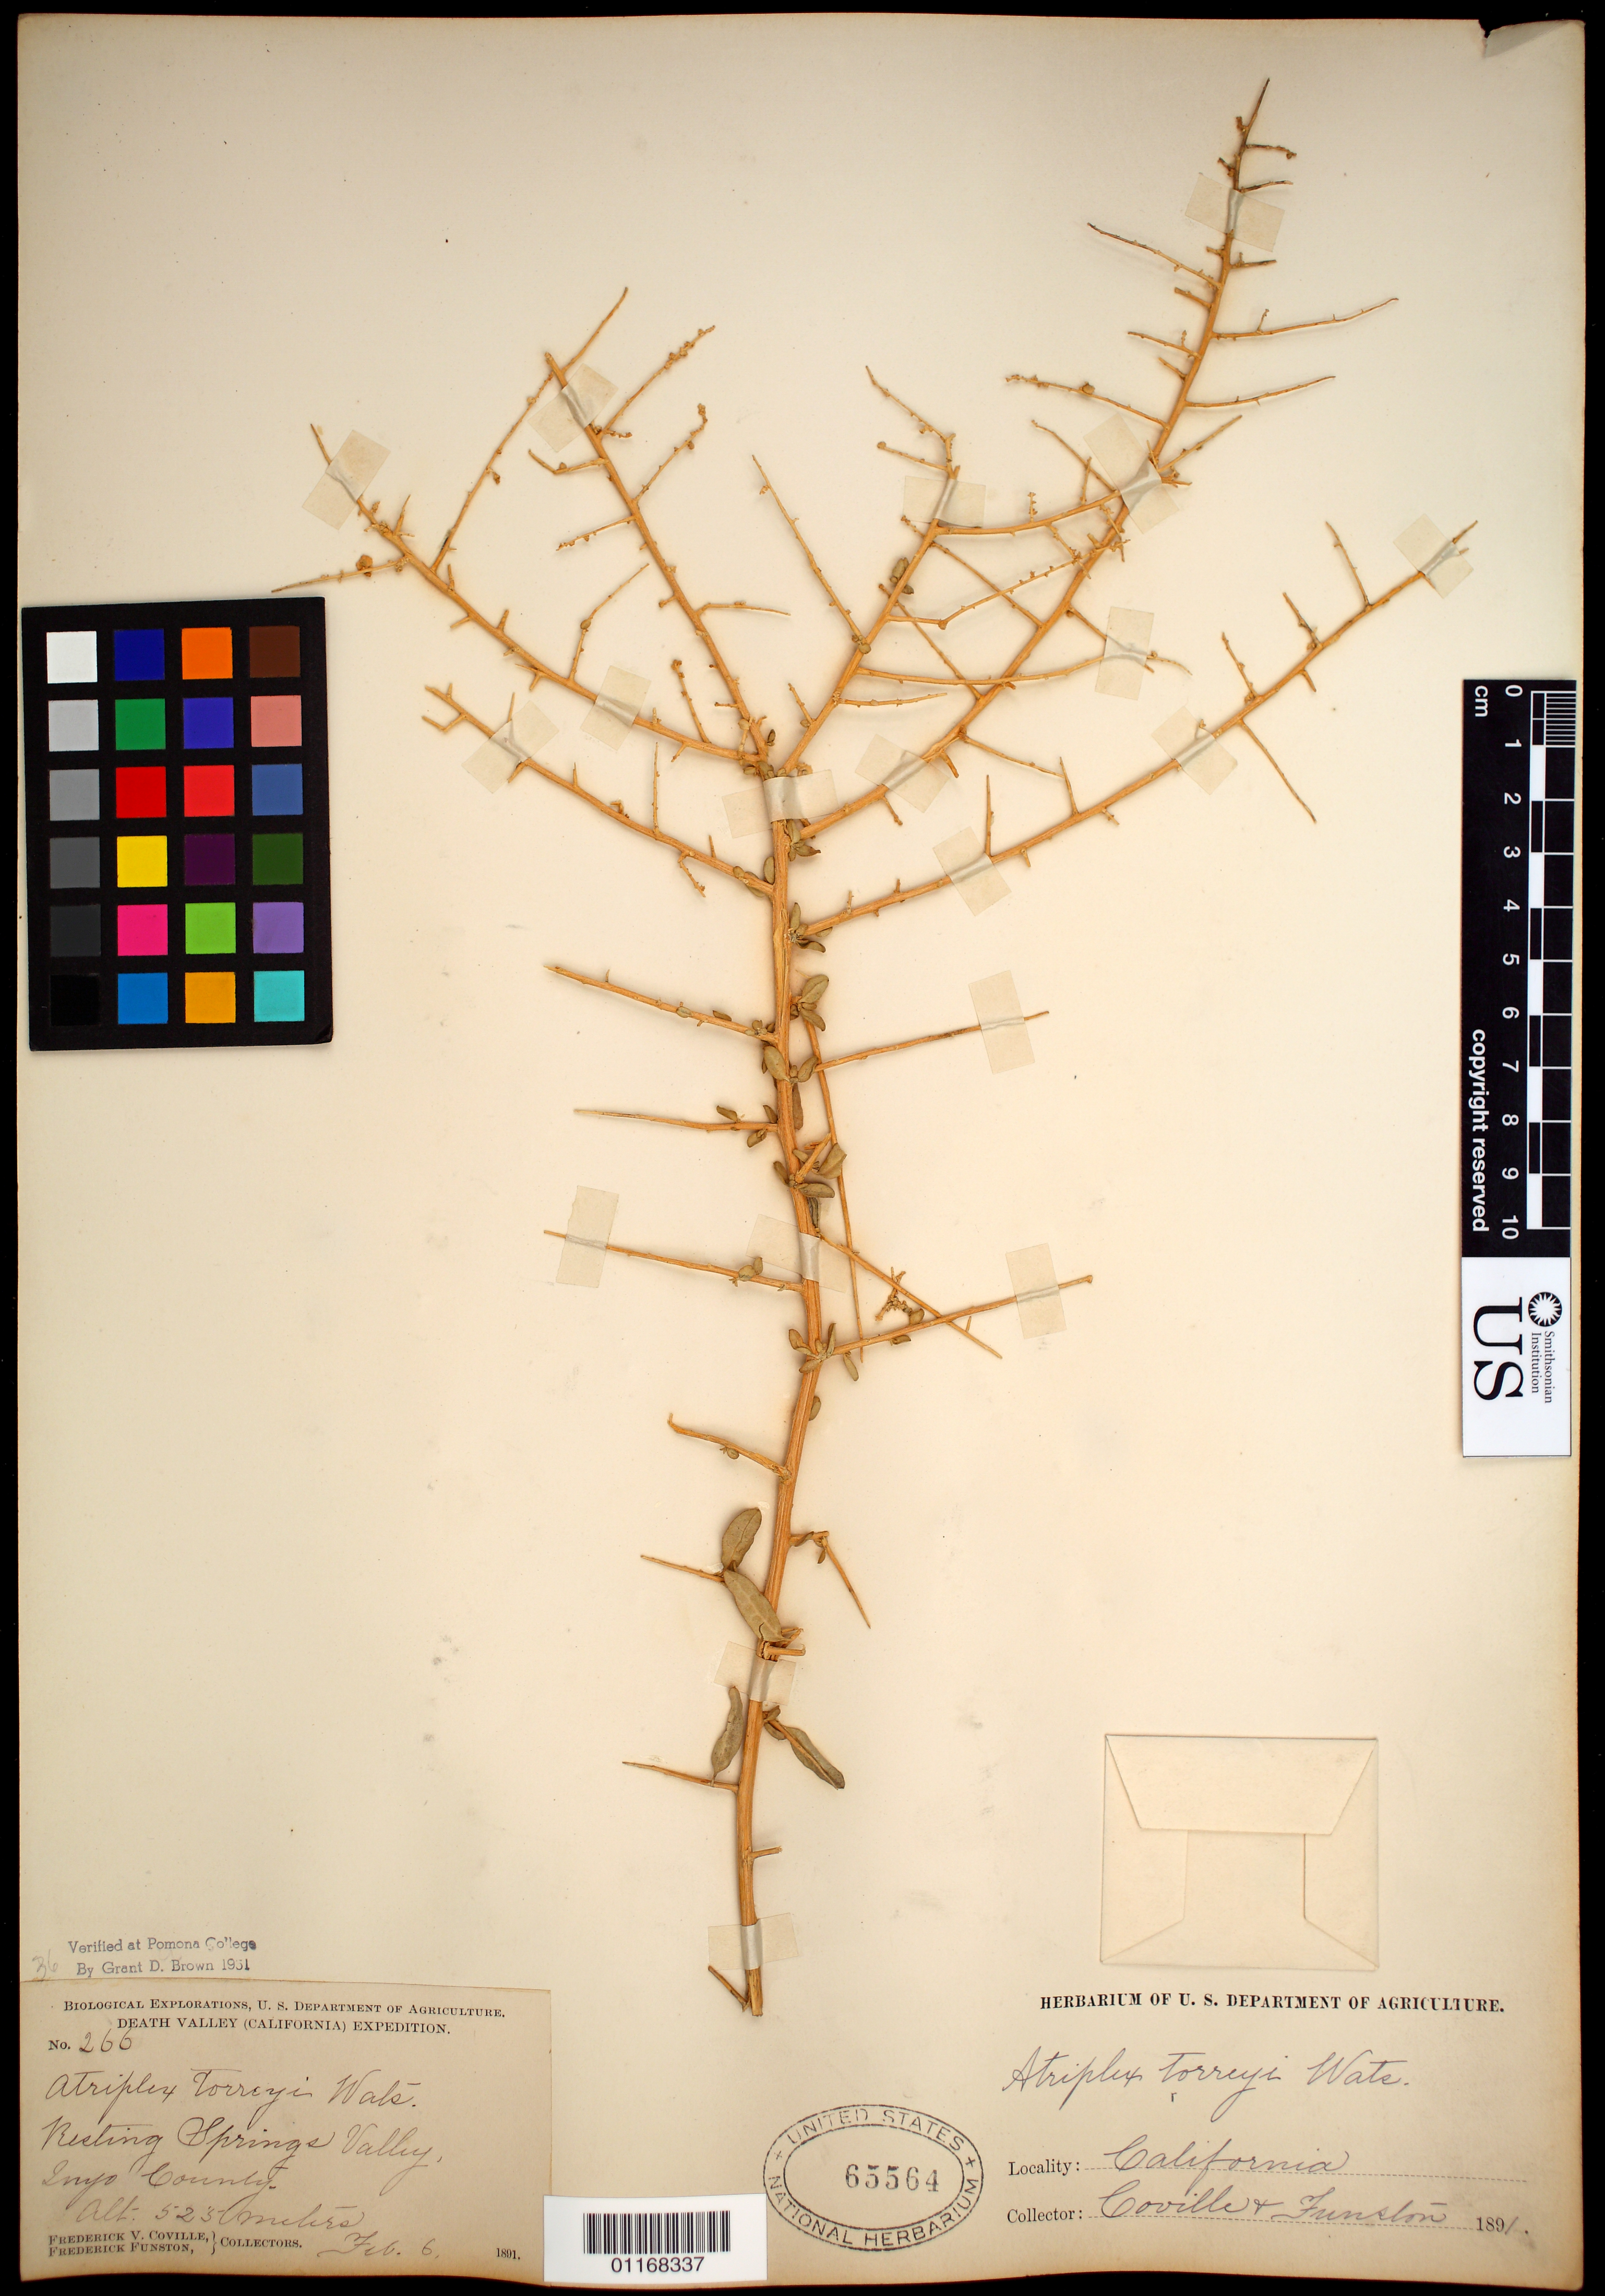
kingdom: Plantae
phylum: Tracheophyta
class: Magnoliopsida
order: Caryophyllales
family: Amaranthaceae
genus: Atriplex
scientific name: Atriplex torreyi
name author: (S. Watson) S. Watson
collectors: F. V. Coville & F. Funston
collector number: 266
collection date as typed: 06 Feb 1891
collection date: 1891-02-06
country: United States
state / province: California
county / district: Inyo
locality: Resting Springs Valley.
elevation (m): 525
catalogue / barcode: US 65564